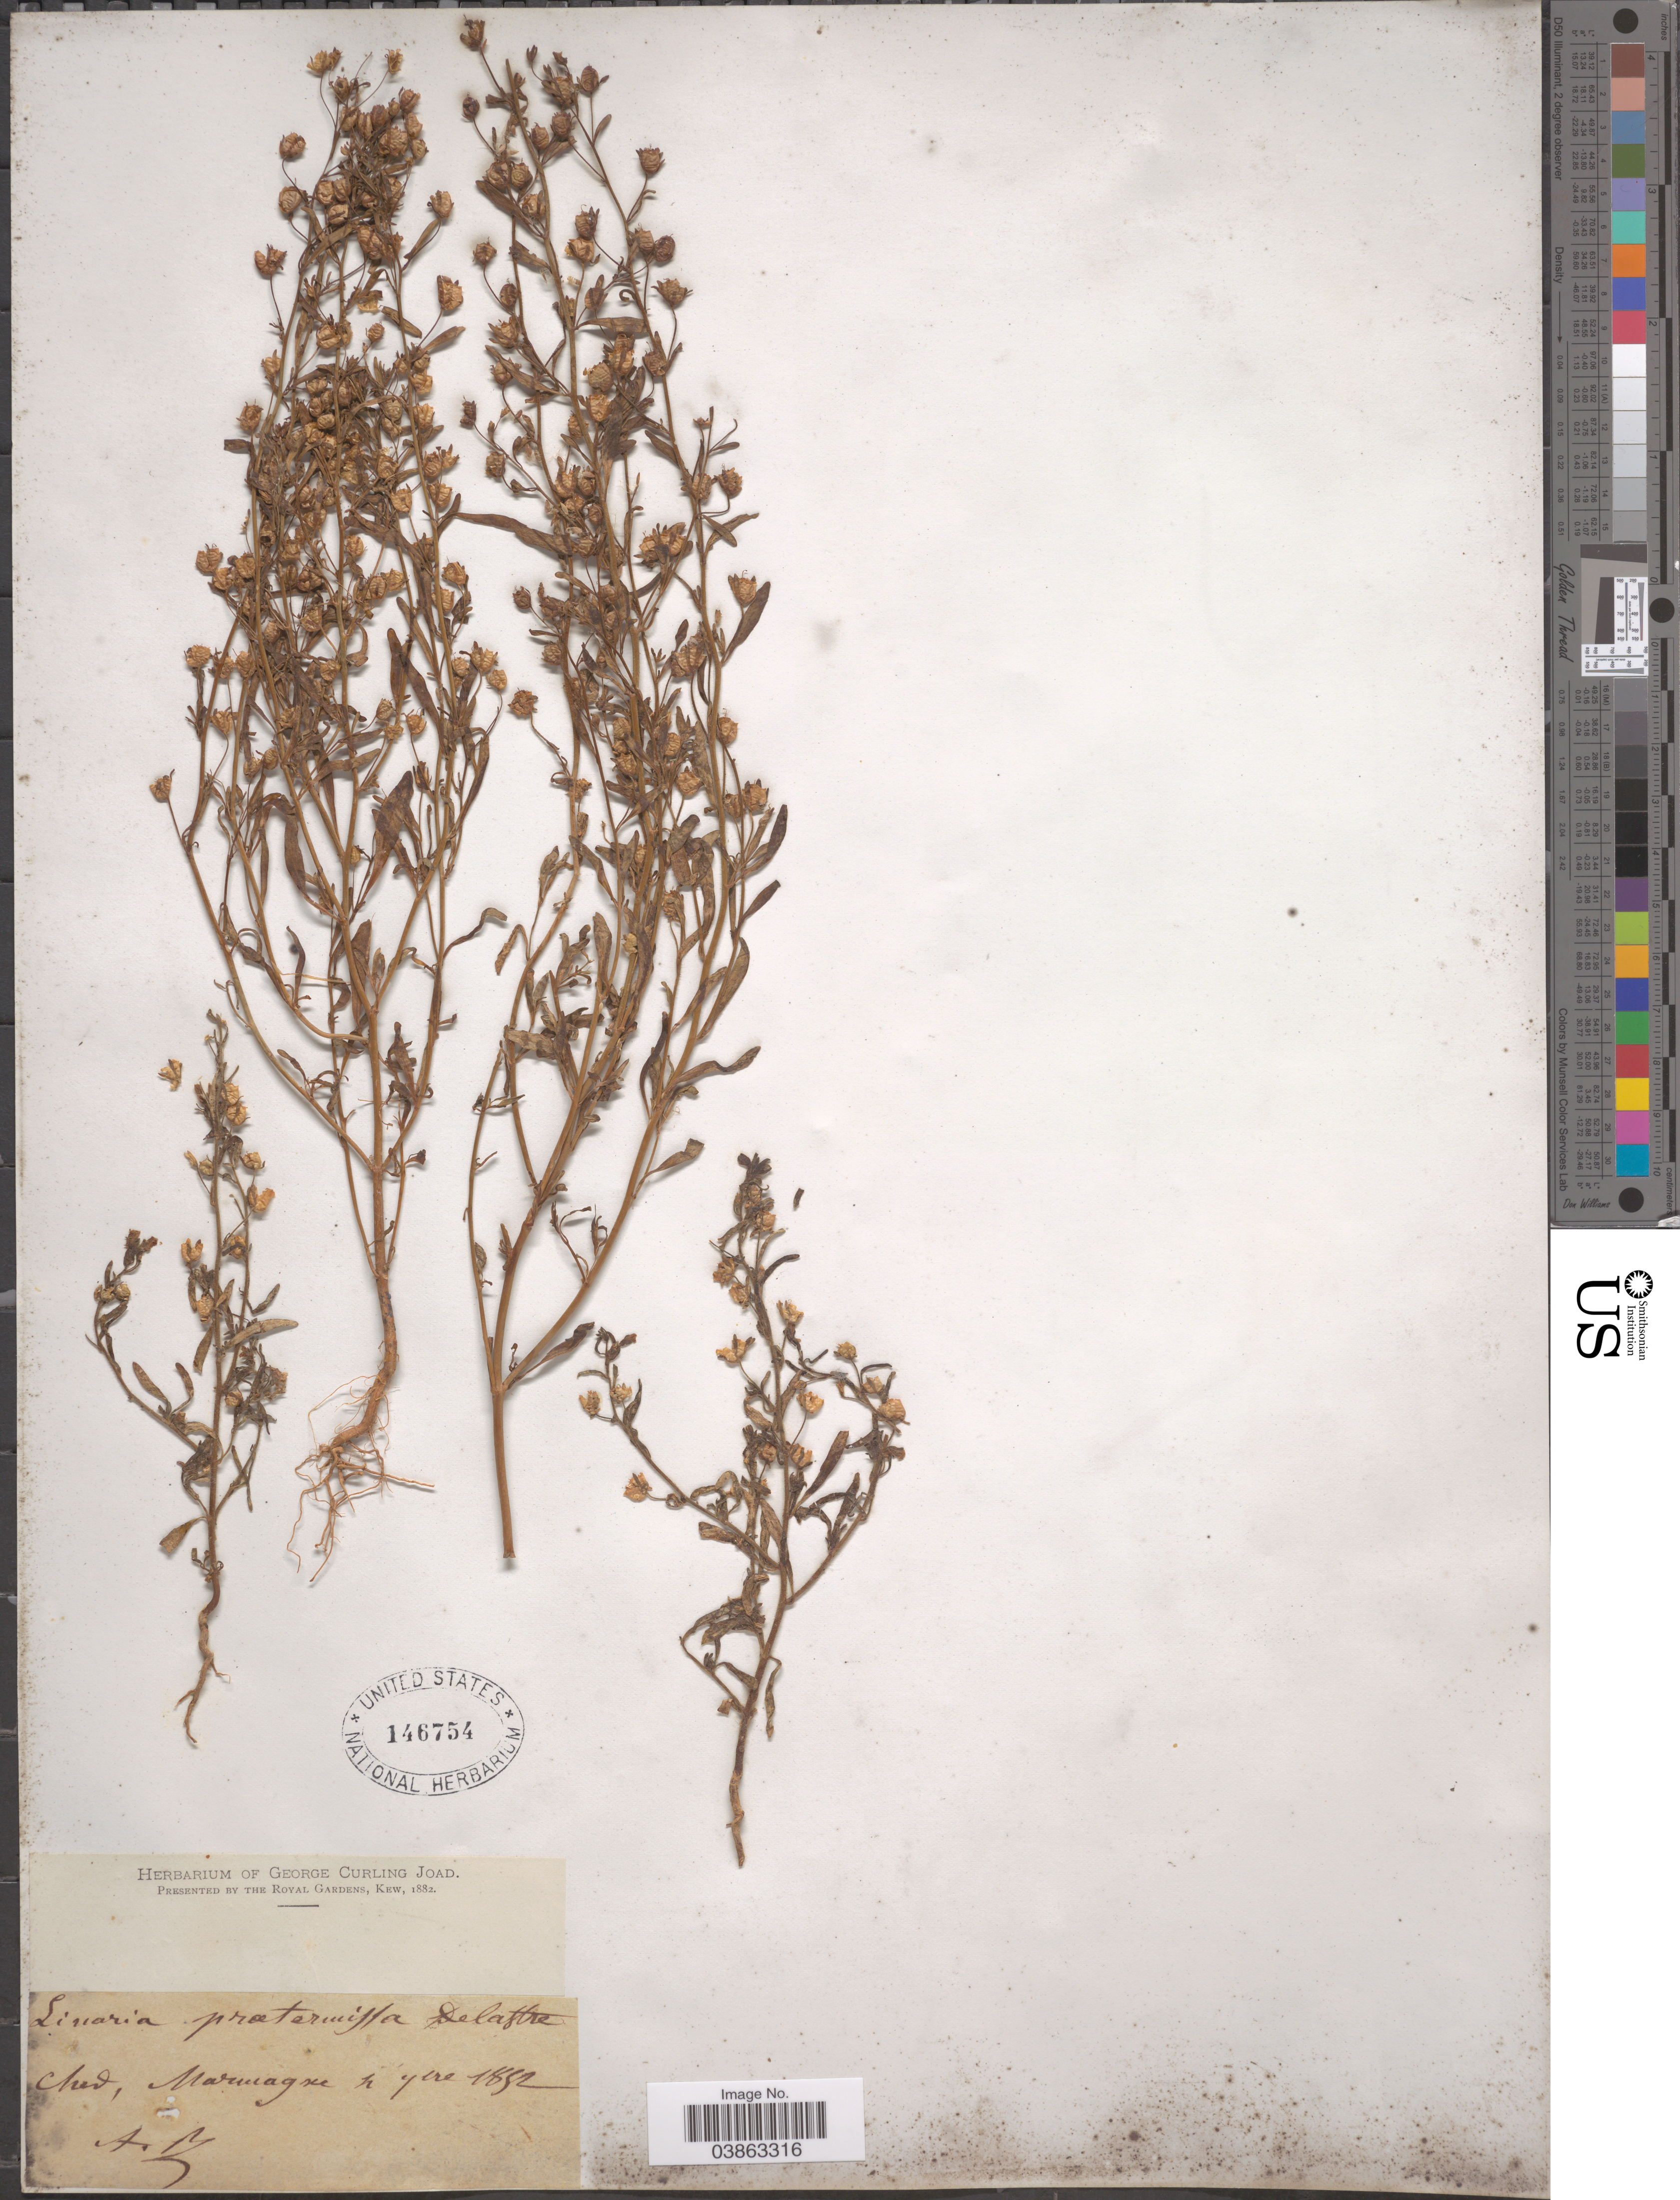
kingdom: Plantae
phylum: Tracheophyta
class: Magnoliopsida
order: Lamiales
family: Plantaginaceae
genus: Linaria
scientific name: Linaria praetermissa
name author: Delastre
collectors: A. B.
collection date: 1892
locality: Aud, maruagse fr yere. [interpreted]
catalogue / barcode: US 146754